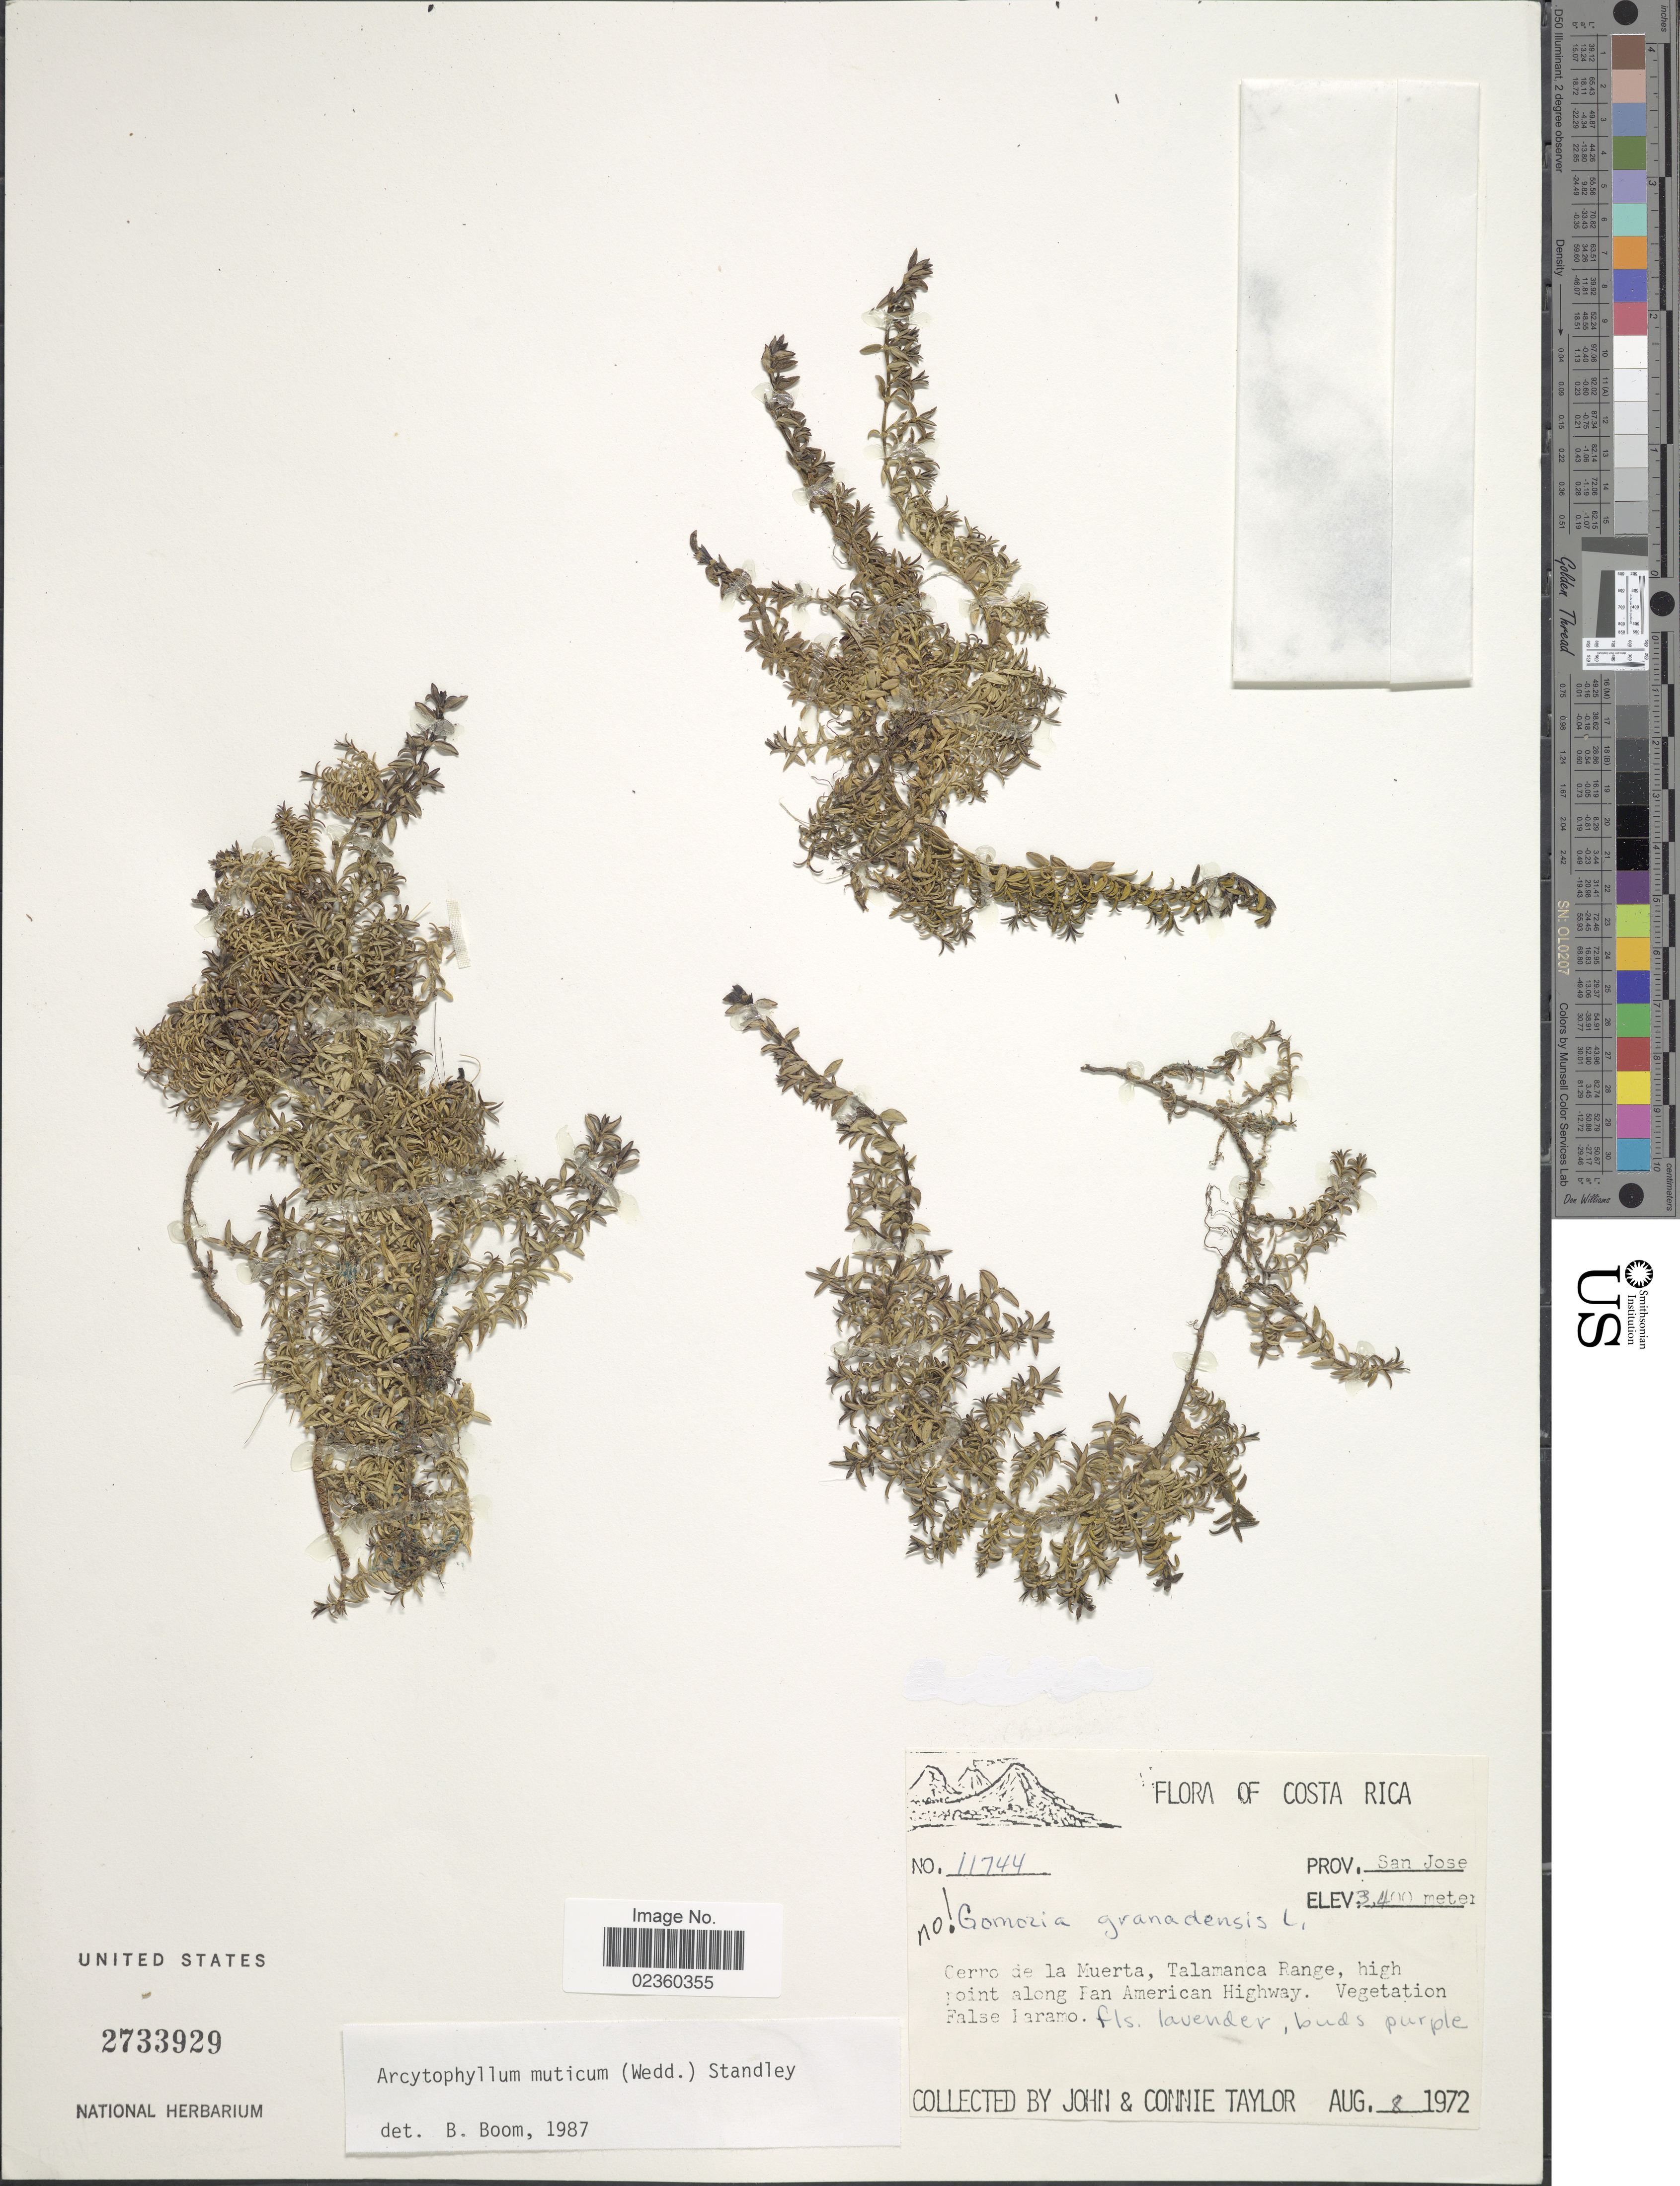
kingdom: Plantae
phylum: Tracheophyta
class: Magnoliopsida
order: Gentianales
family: Rubiaceae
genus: Arcytophyllum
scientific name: Arcytophyllum muticum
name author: (Wedd.) Standl.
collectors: J. Taylor & C. Taylor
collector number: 11744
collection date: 1972-08-08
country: Costa Rica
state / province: San José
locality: Cerro de la Muerta, Talamanca Range, high point along Pan American Highway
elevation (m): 3400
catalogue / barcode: US 2733929